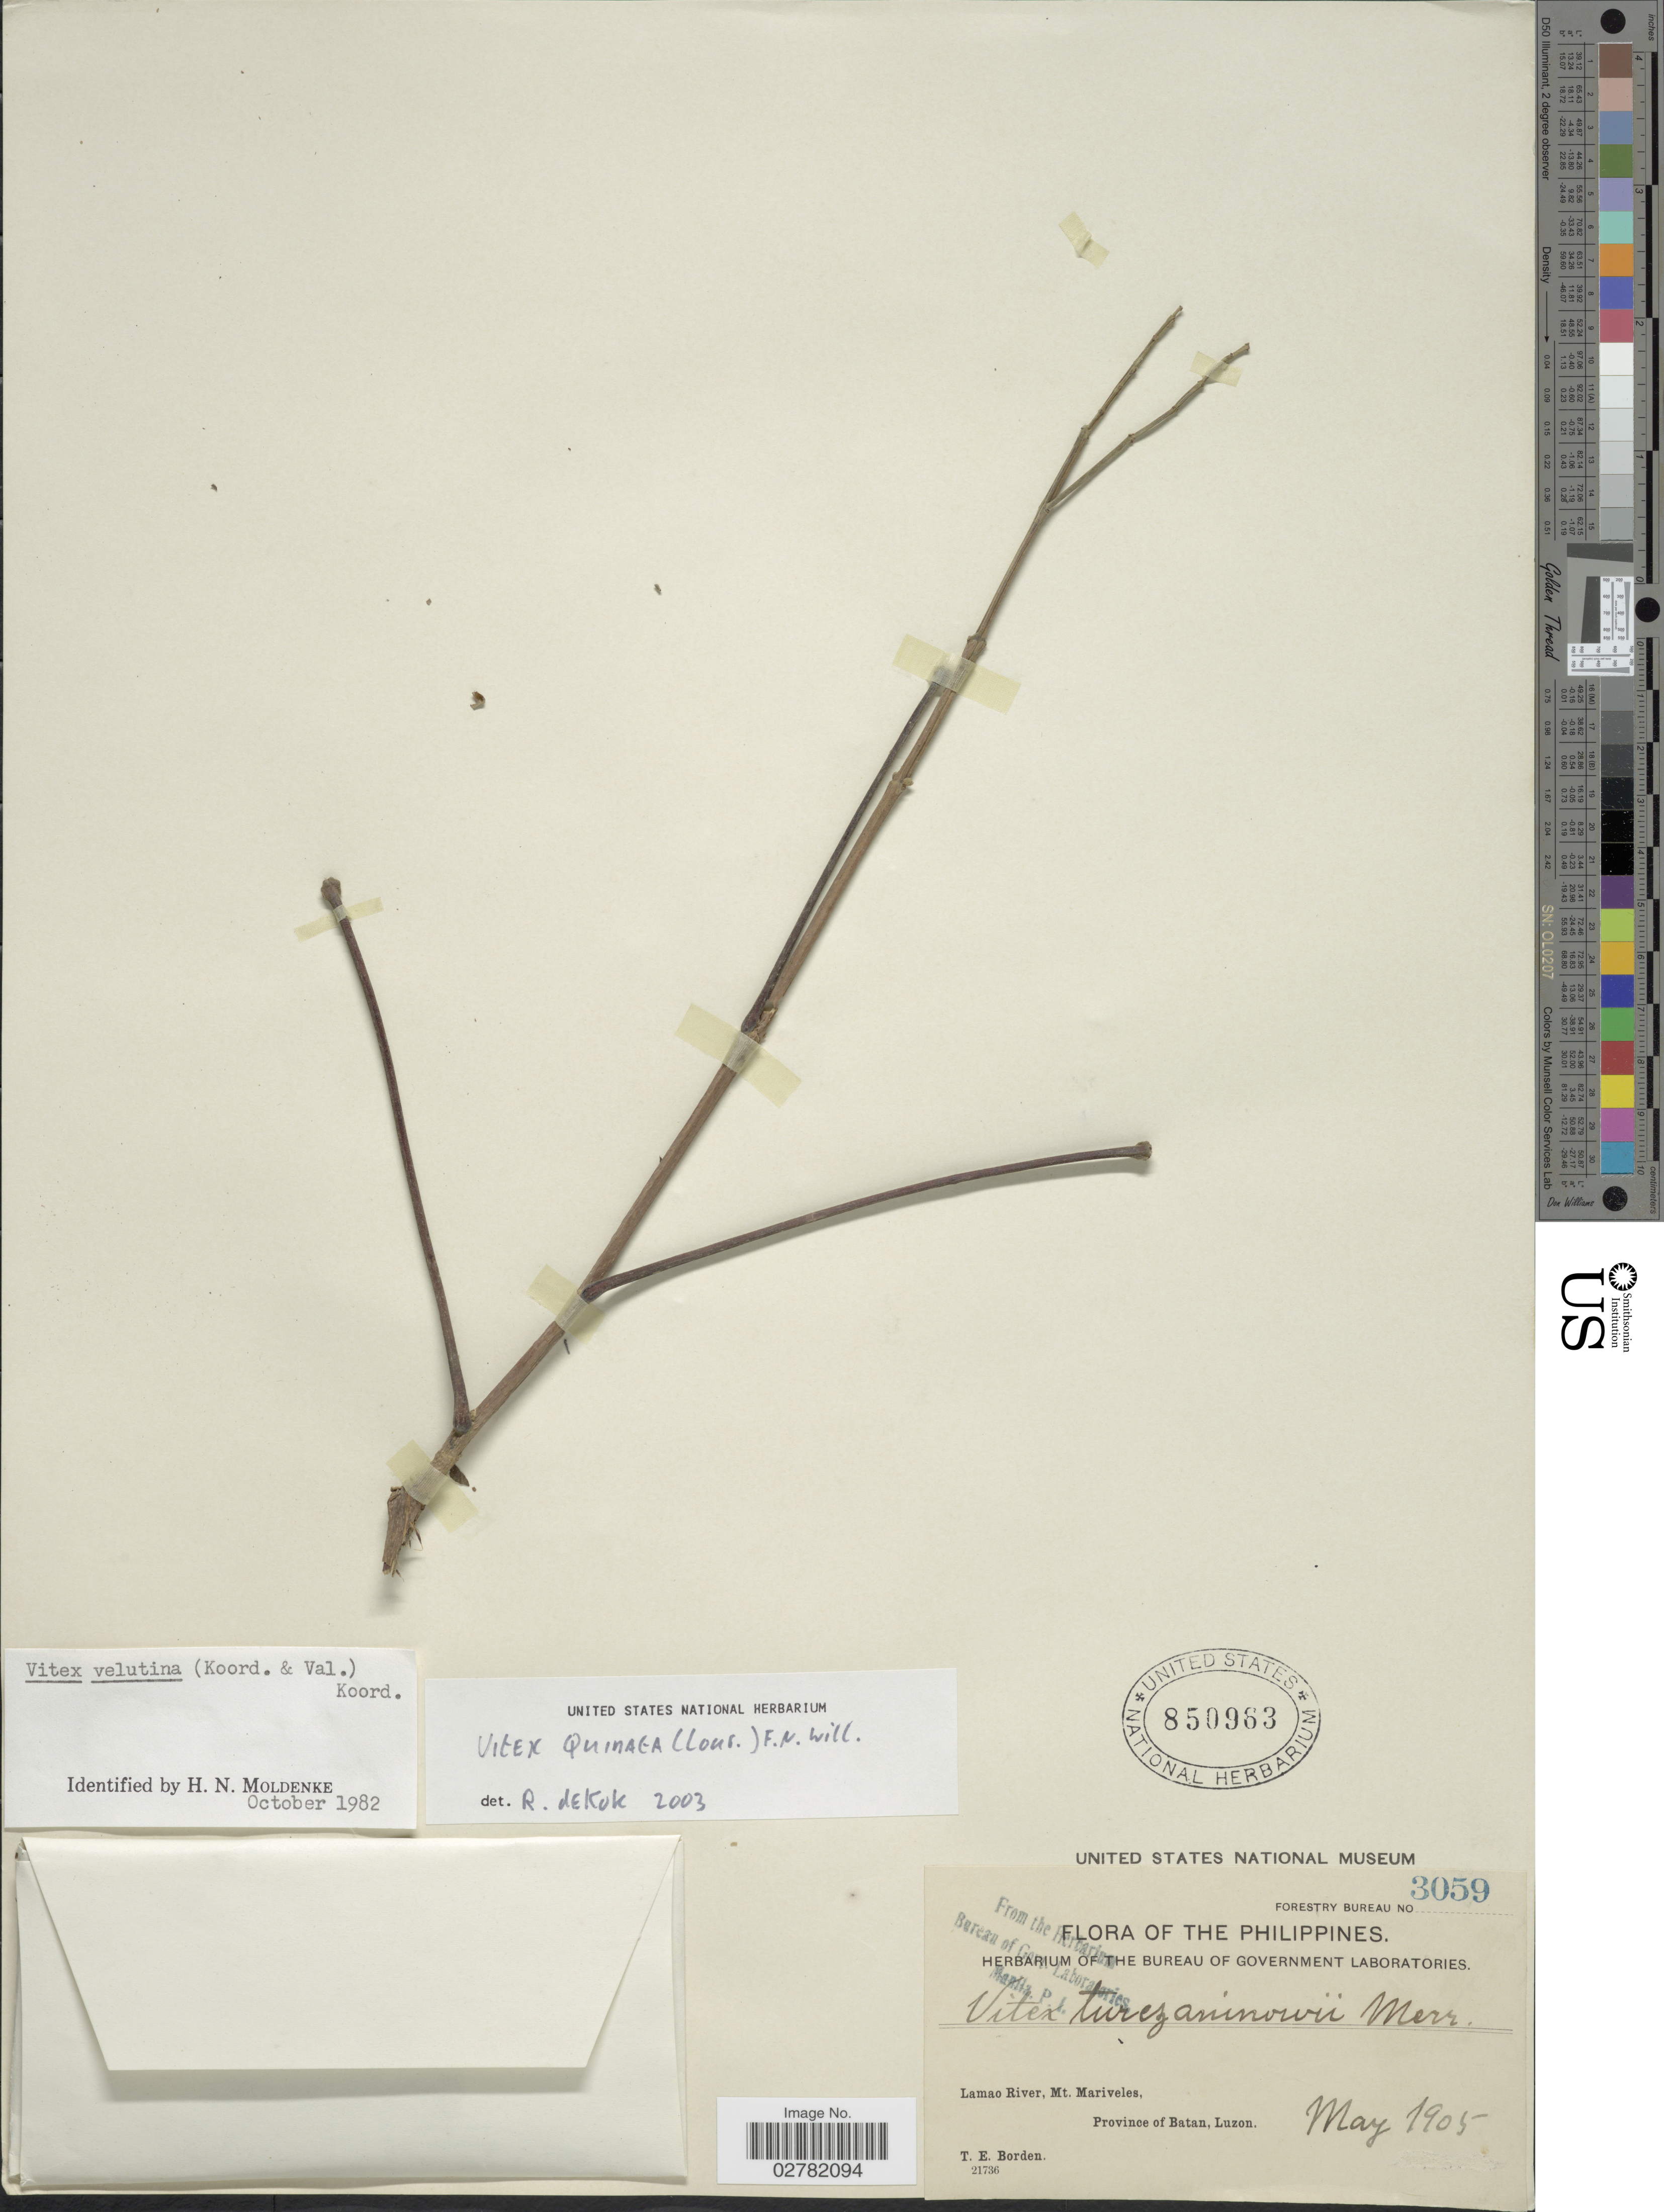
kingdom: Plantae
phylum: Tracheophyta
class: Magnoliopsida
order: Lamiales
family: Lamiaceae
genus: Vitex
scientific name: Vitex quinata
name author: (Lour.) F.N. Williams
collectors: T. E. Borden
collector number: Forestry Bureau 3059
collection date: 1905-05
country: Philippines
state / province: Cagayan Valley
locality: Lamao River, Mt. Mariveles, Province of Batan, Luzon.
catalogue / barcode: US 850963